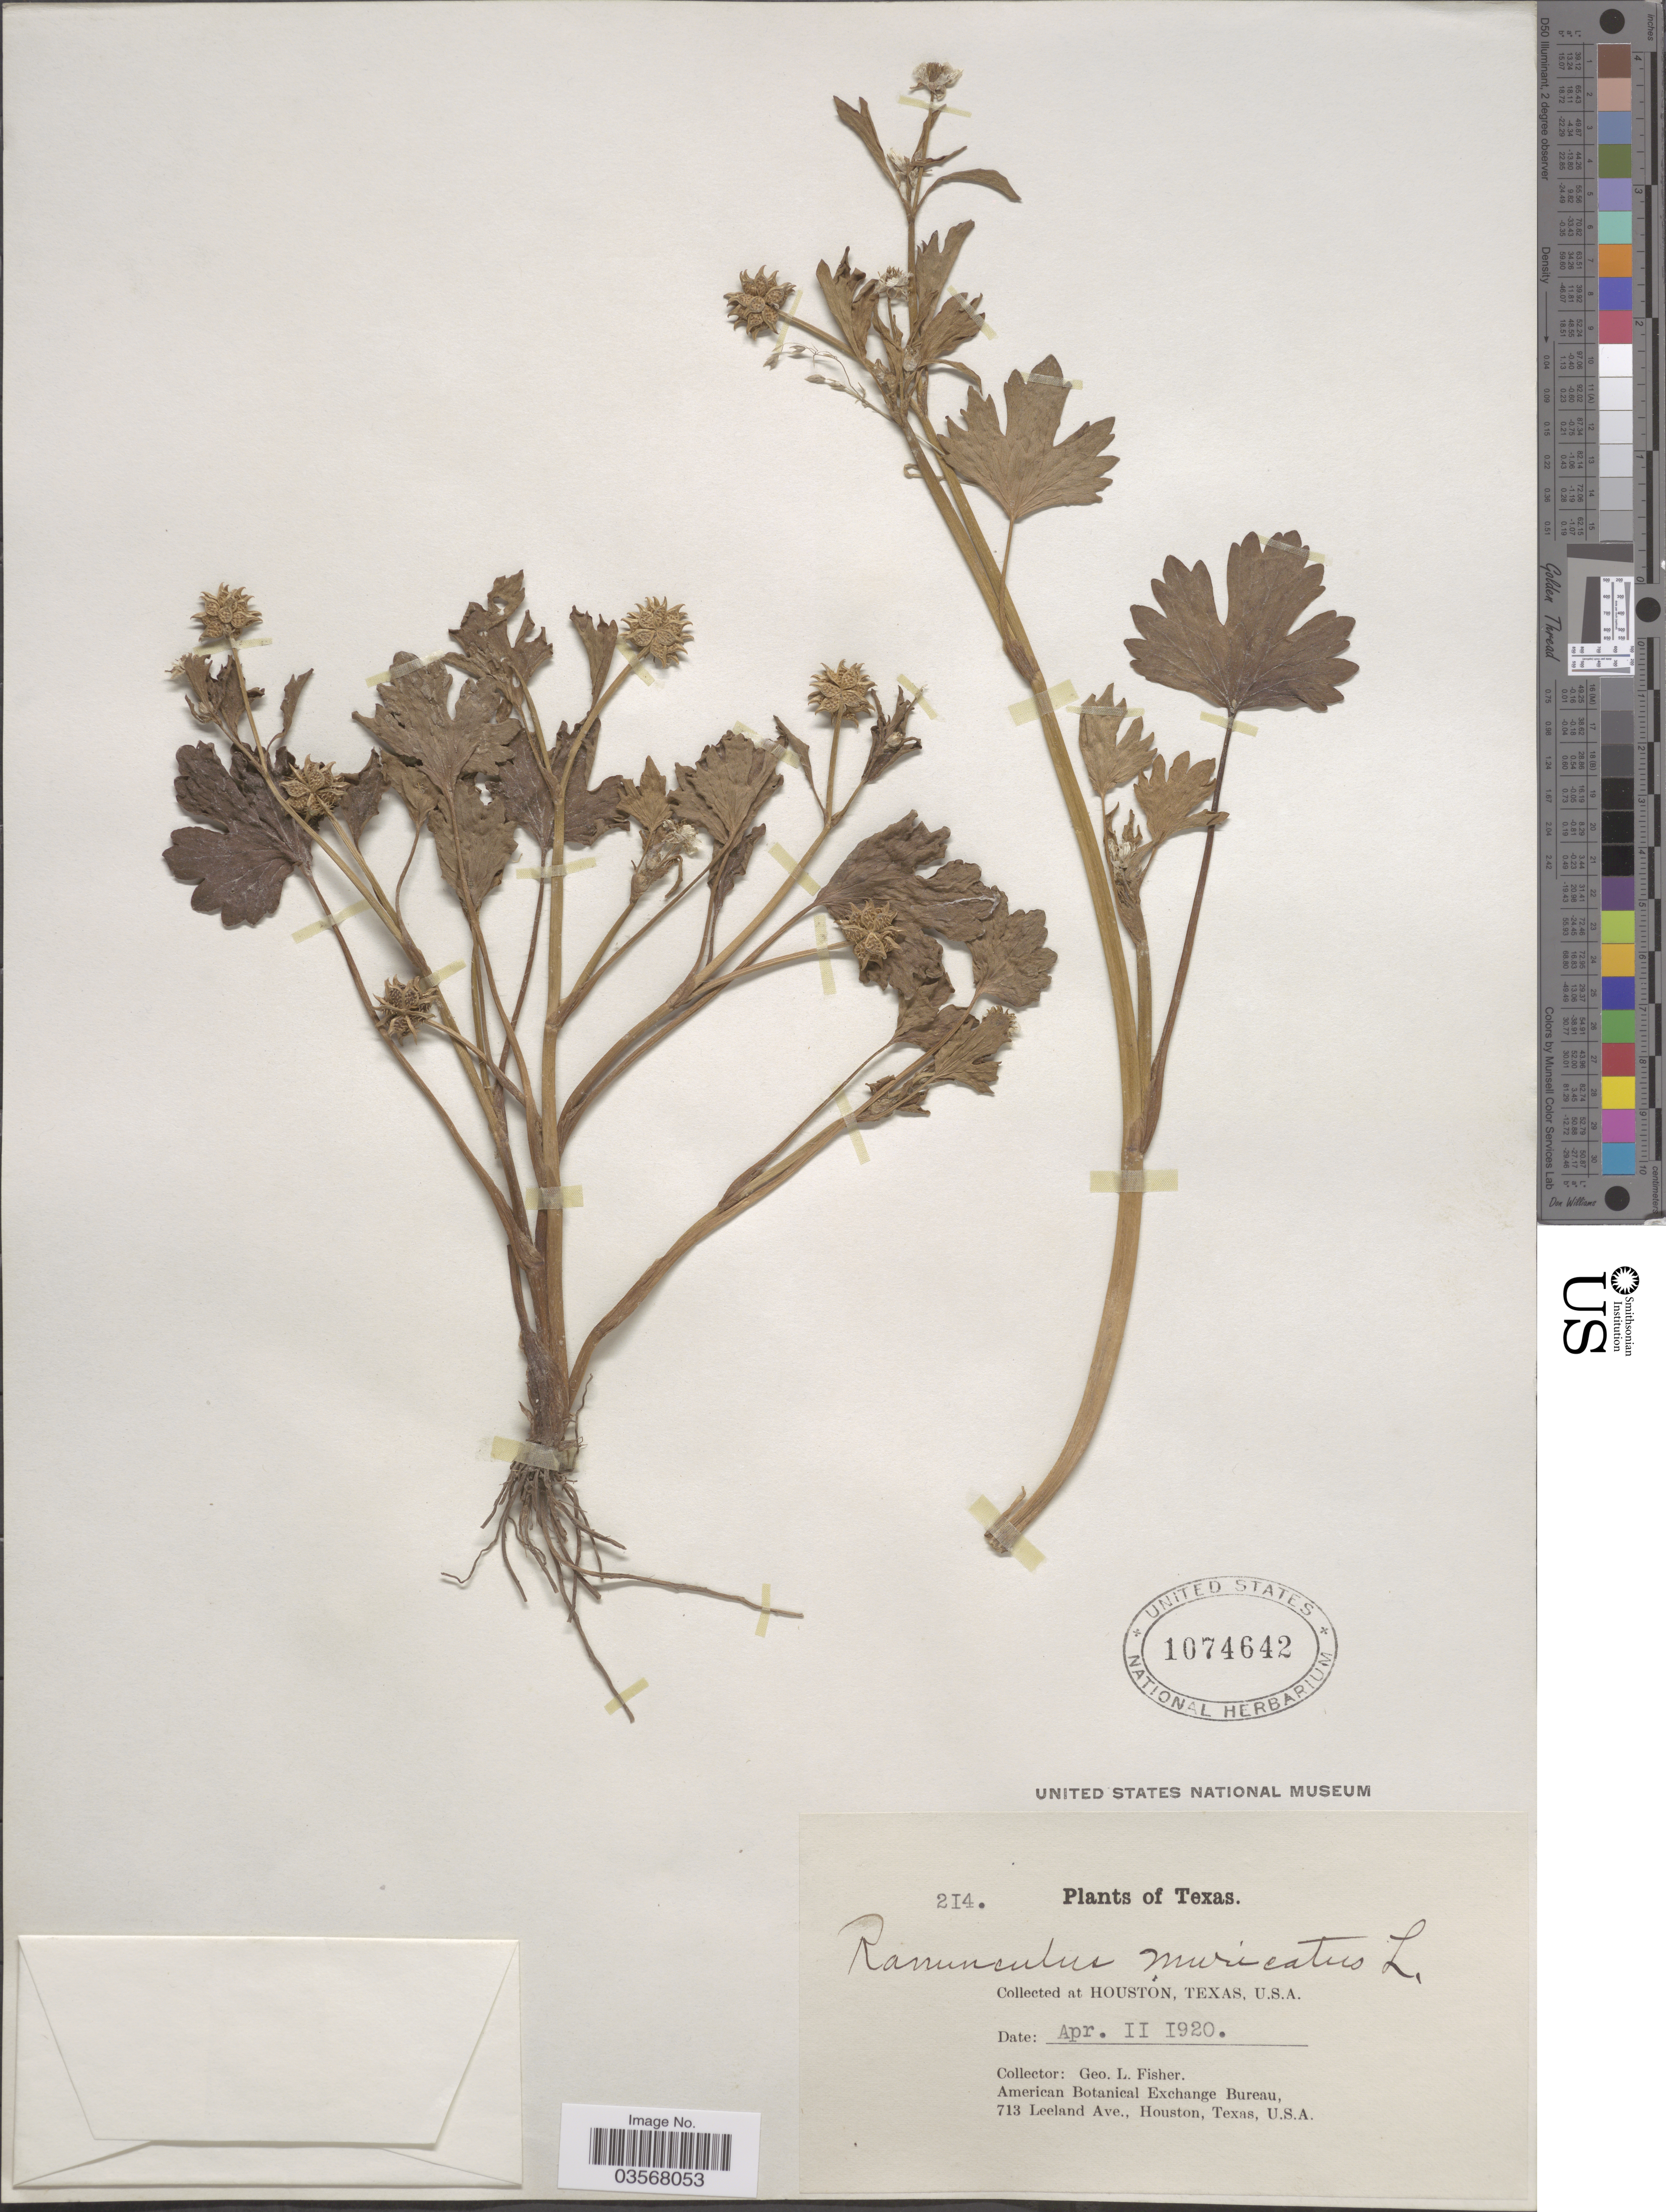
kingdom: Plantae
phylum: Tracheophyta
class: Magnoliopsida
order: Ranunculales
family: Ranunculaceae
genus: Ranunculus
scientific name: Ranunculus muricatus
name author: L.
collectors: G. L. Fisher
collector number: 214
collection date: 1920-04-11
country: United States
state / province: Texas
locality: Houston.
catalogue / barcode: US 1074642